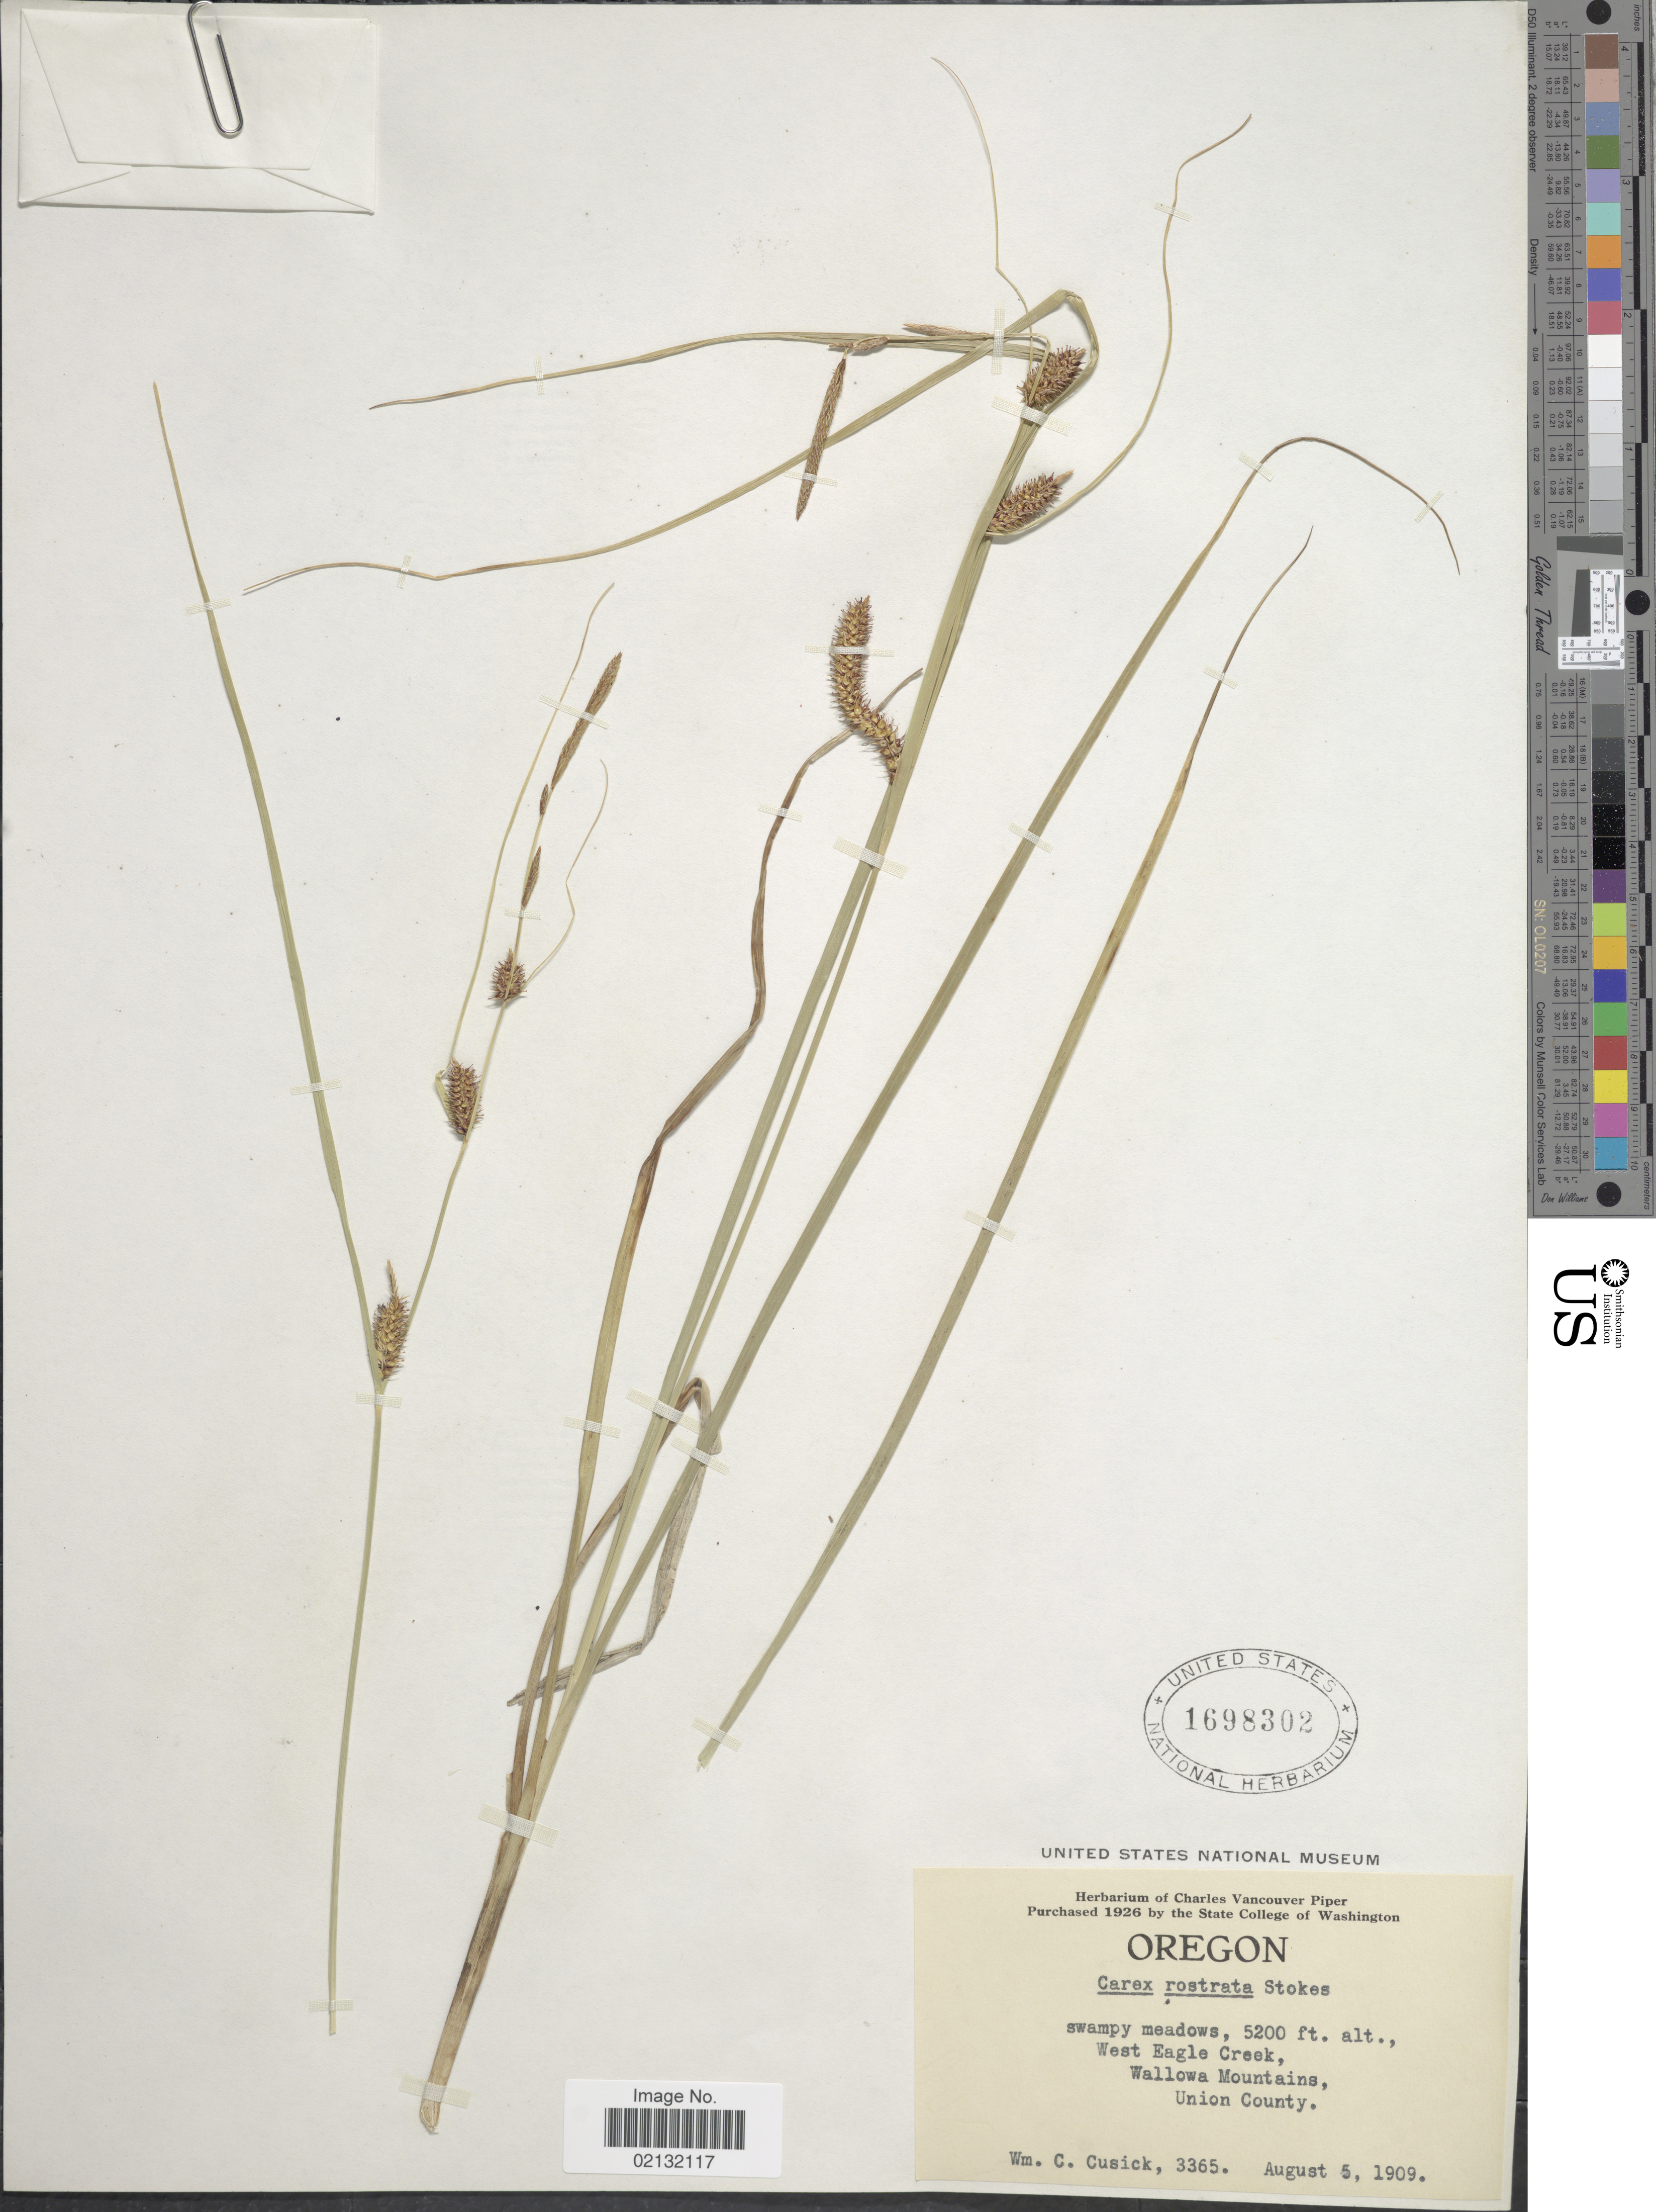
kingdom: Plantae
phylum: Tracheophyta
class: Liliopsida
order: Poales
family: Cyperaceae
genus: Carex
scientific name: Carex rostrata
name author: Stokes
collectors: W. C. Cusick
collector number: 3365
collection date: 1909-08-05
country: United States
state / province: Oregon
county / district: Wallowa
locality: Oregon, Swampy meadows. West Eagle Creek, Wallowa Mountains, Union County.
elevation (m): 1585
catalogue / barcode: US 1698302